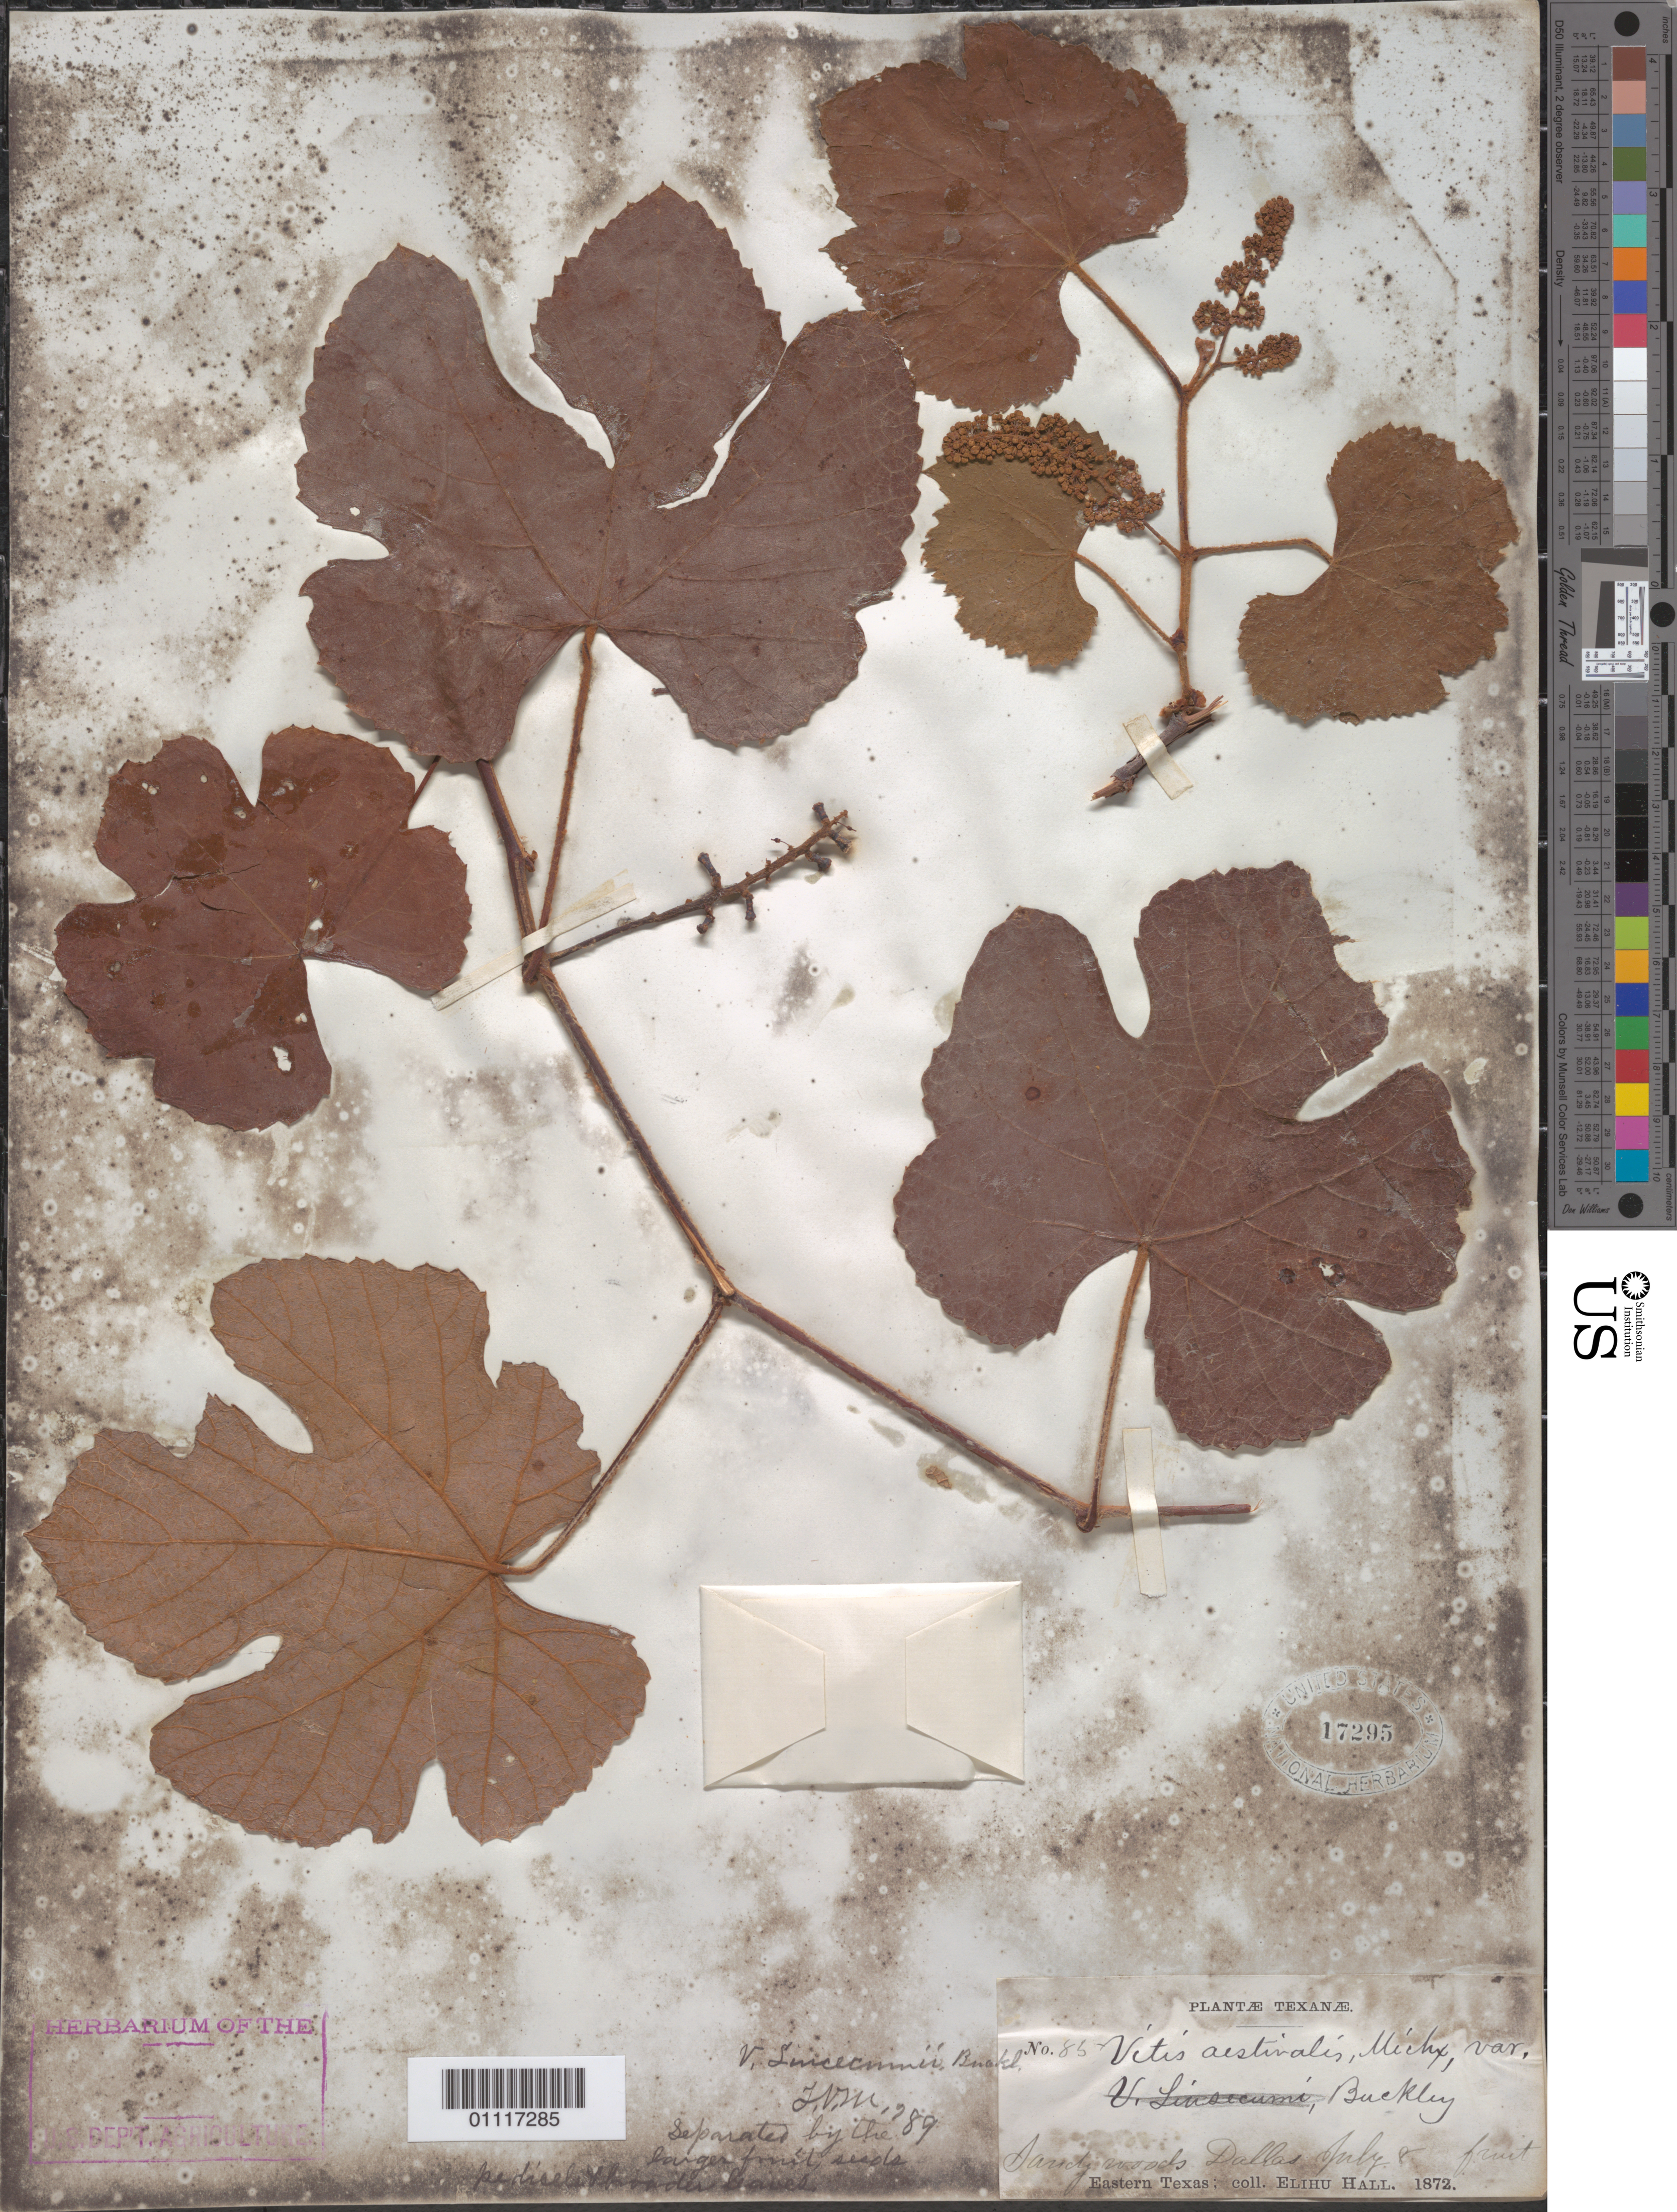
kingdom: Plantae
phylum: Tracheophyta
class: Magnoliopsida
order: Vitales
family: Vitaceae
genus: Vitis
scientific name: Vitis linsecomii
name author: Buckley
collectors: E. Hall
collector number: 85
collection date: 1872-07-08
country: United States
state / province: Texas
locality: Dallas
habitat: Sandy woods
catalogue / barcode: US 17295